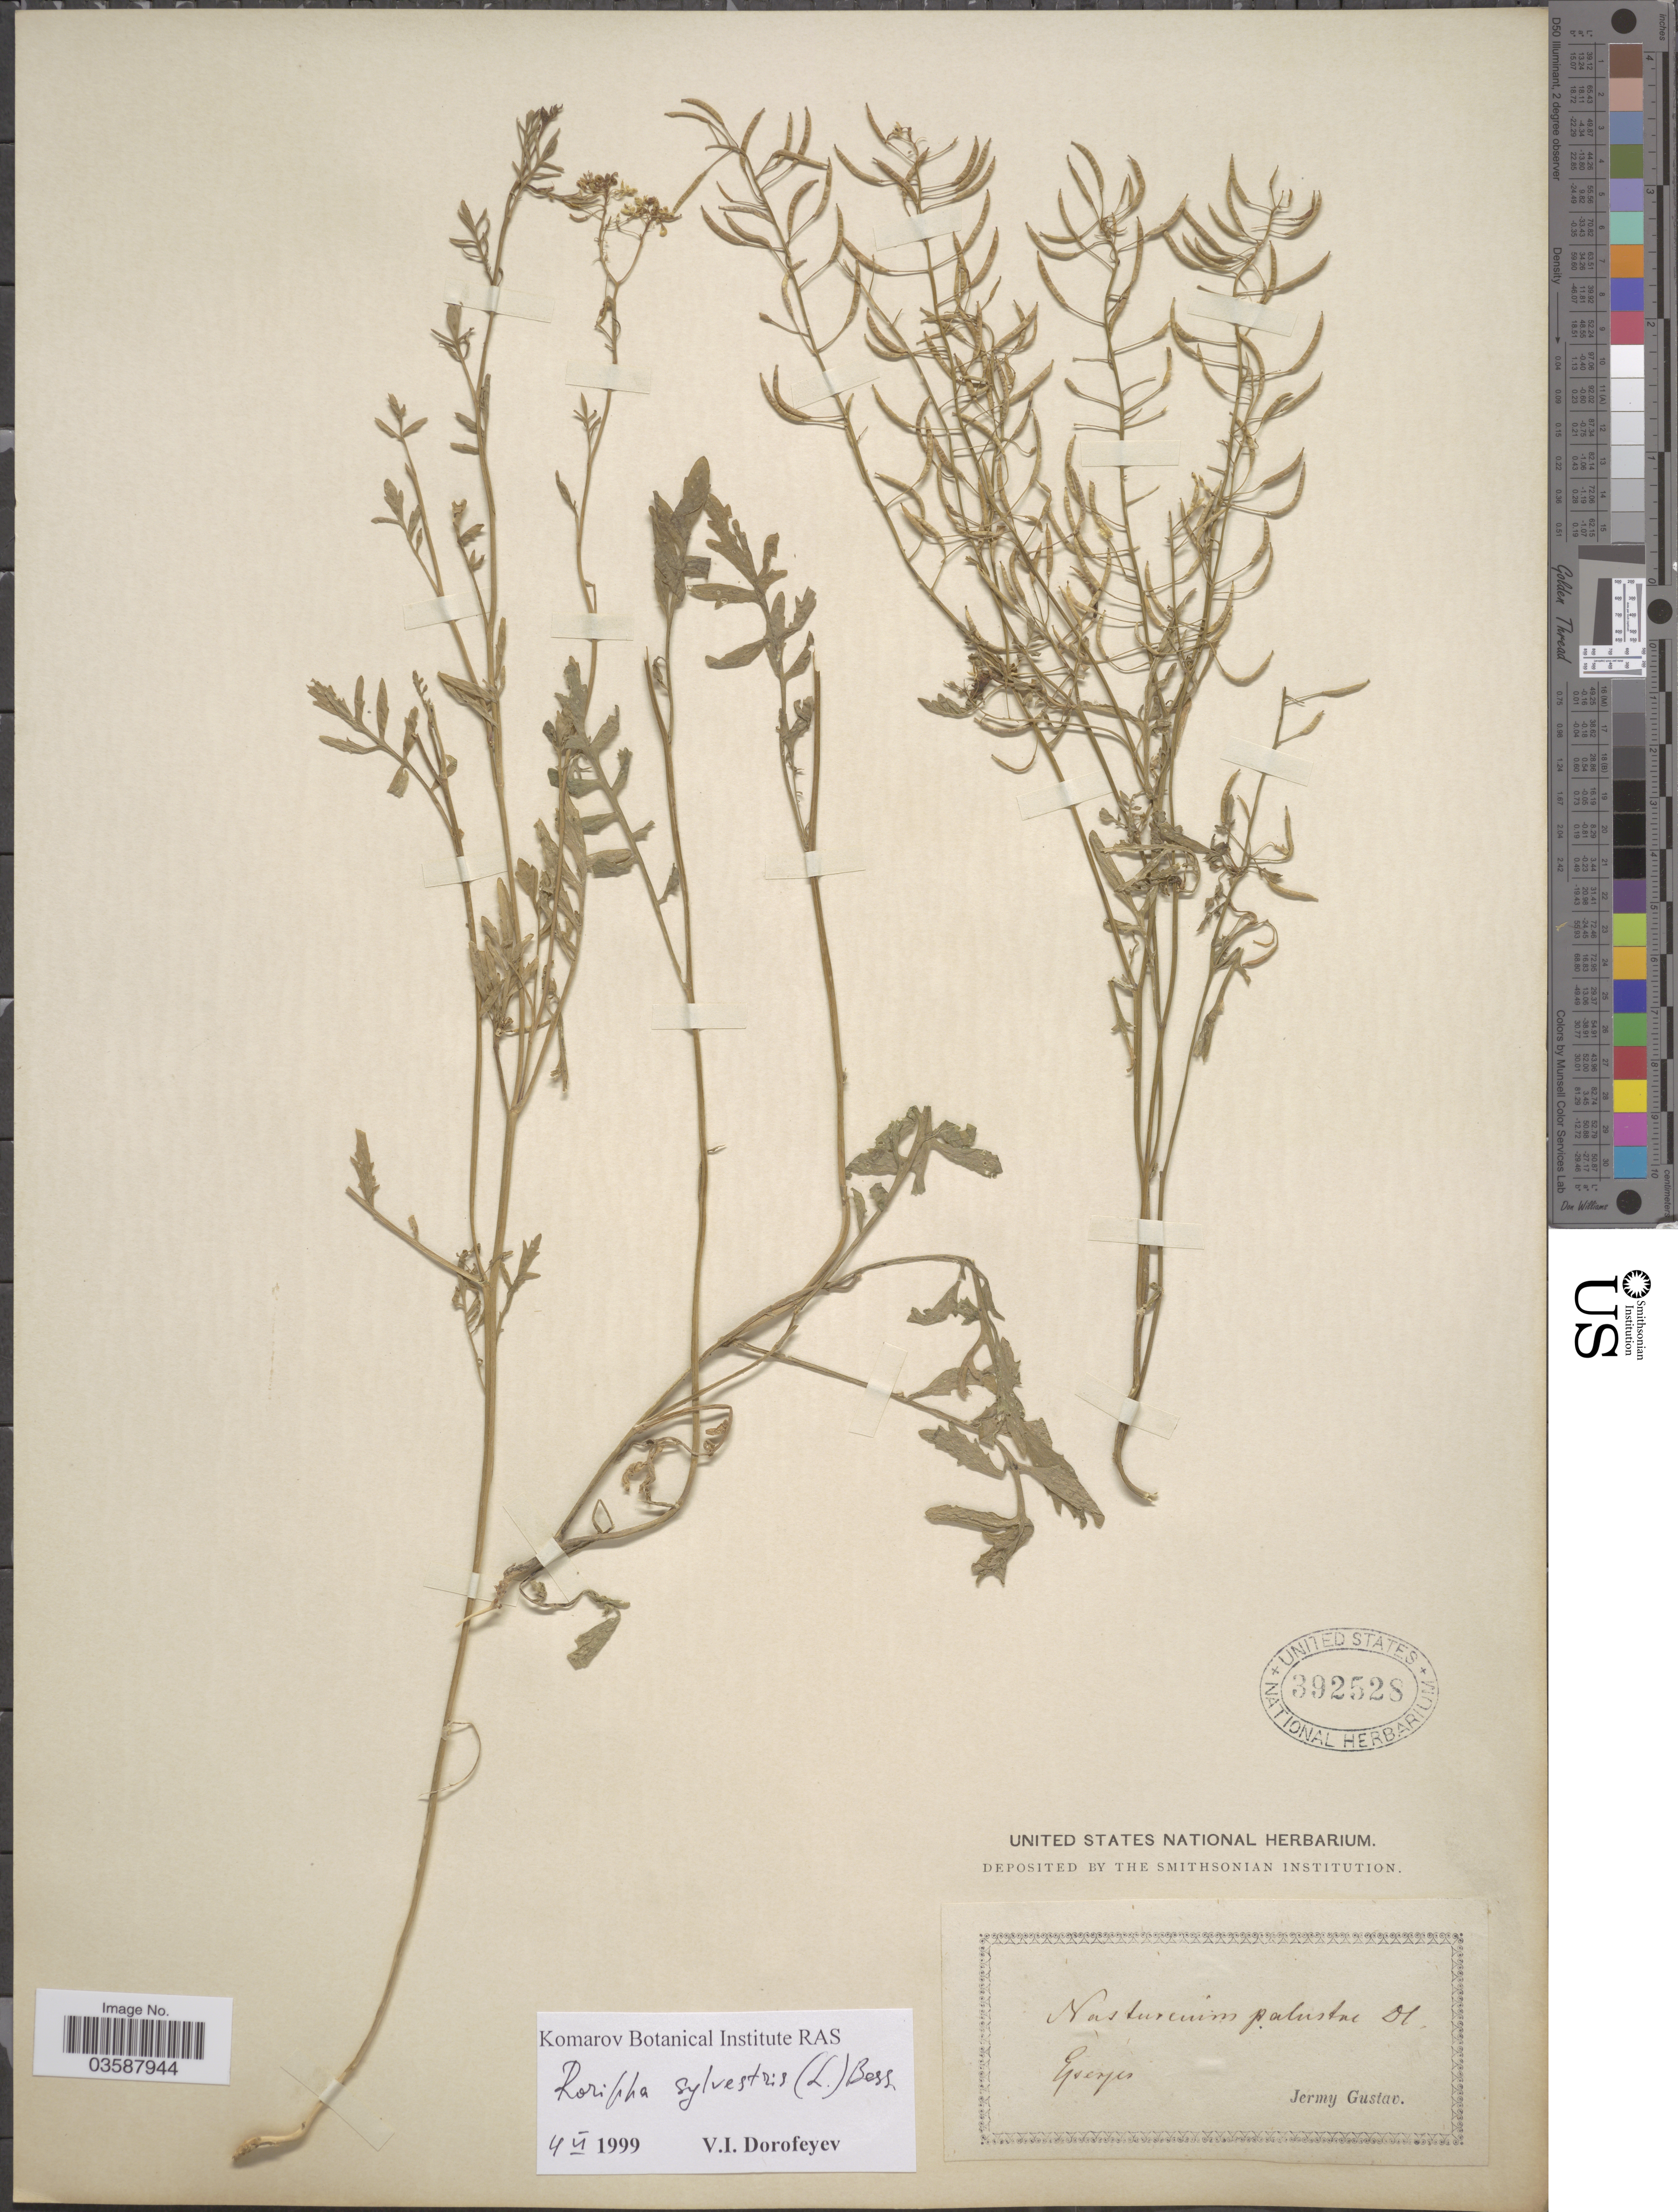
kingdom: Plantae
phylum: Tracheophyta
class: Magnoliopsida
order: Brassicales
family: Brassicaceae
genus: Rorippa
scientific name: Rorippa sylvestris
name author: (L.) Besser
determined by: Dorofeyev, V. I.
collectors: J. Gustav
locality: Ejserjes [interpreted].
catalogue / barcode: US 392528